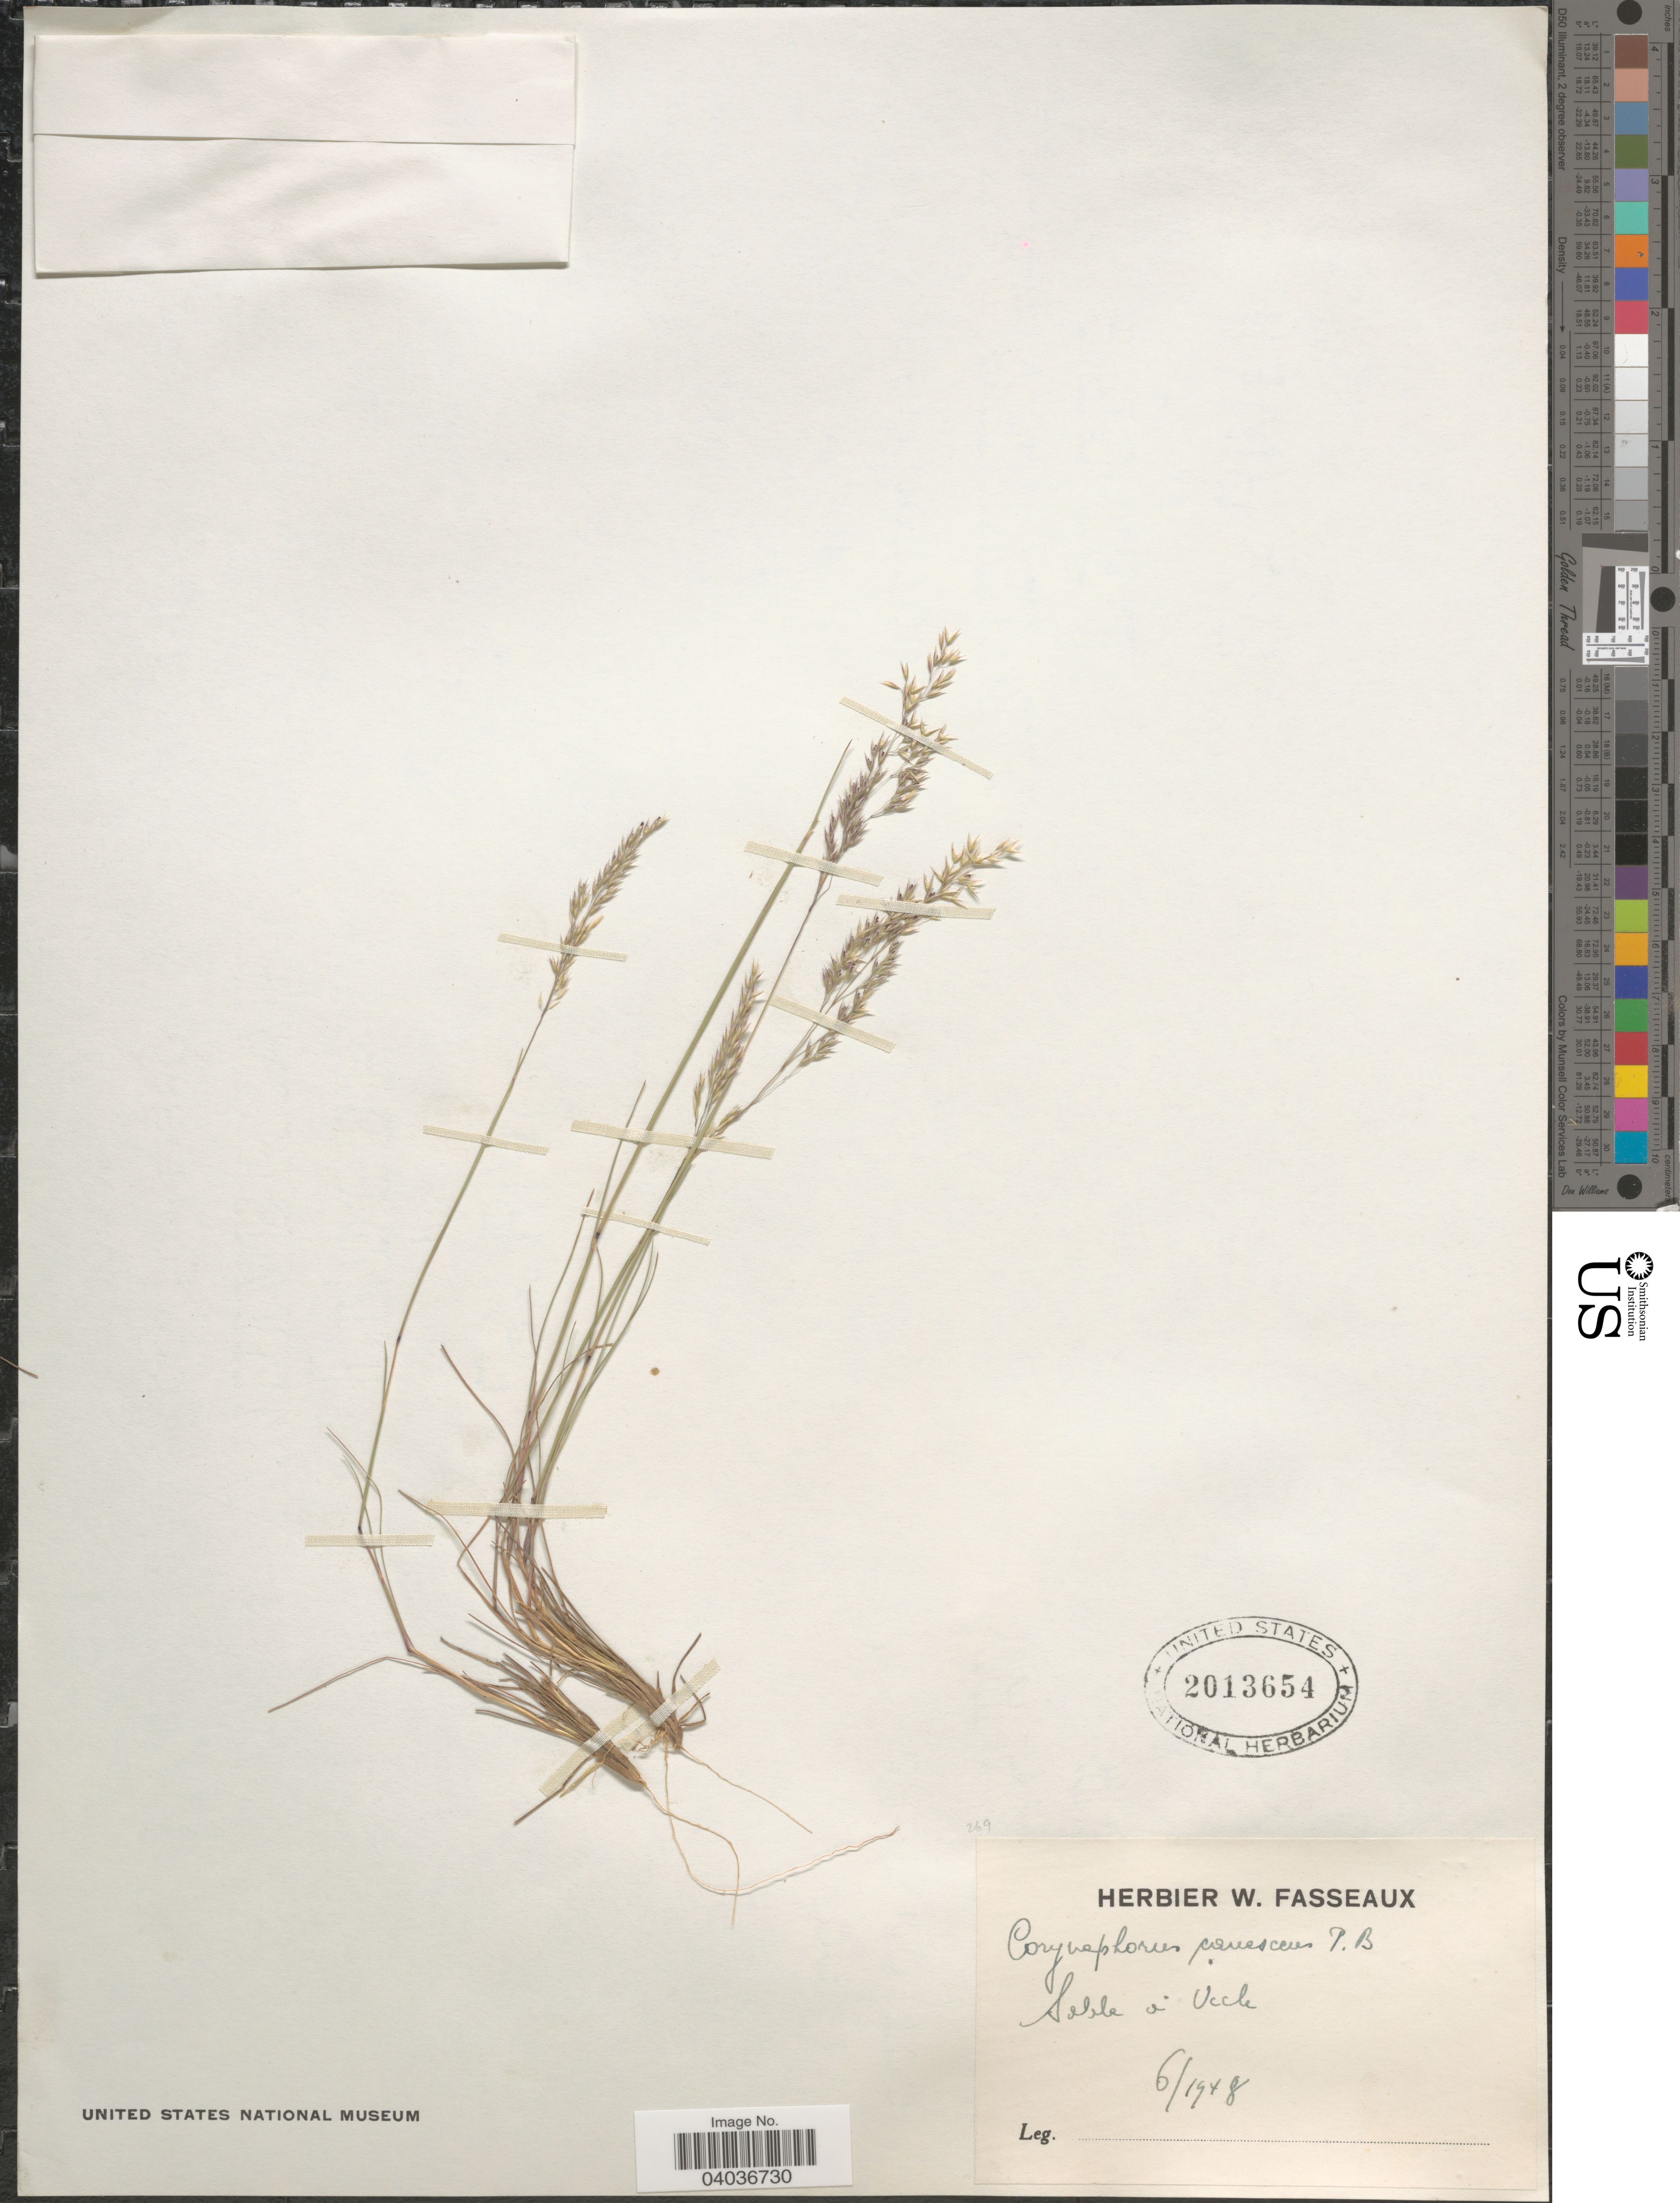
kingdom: Plantae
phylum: Tracheophyta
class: Liliopsida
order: Poales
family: Poaceae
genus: Corynephorus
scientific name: Corynephorus canescens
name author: (L, MEL) P. Beauv.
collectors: Ex herb. W. Fasseaux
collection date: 1948-06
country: Belgium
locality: Sable a Uccle.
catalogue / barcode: US 2013654